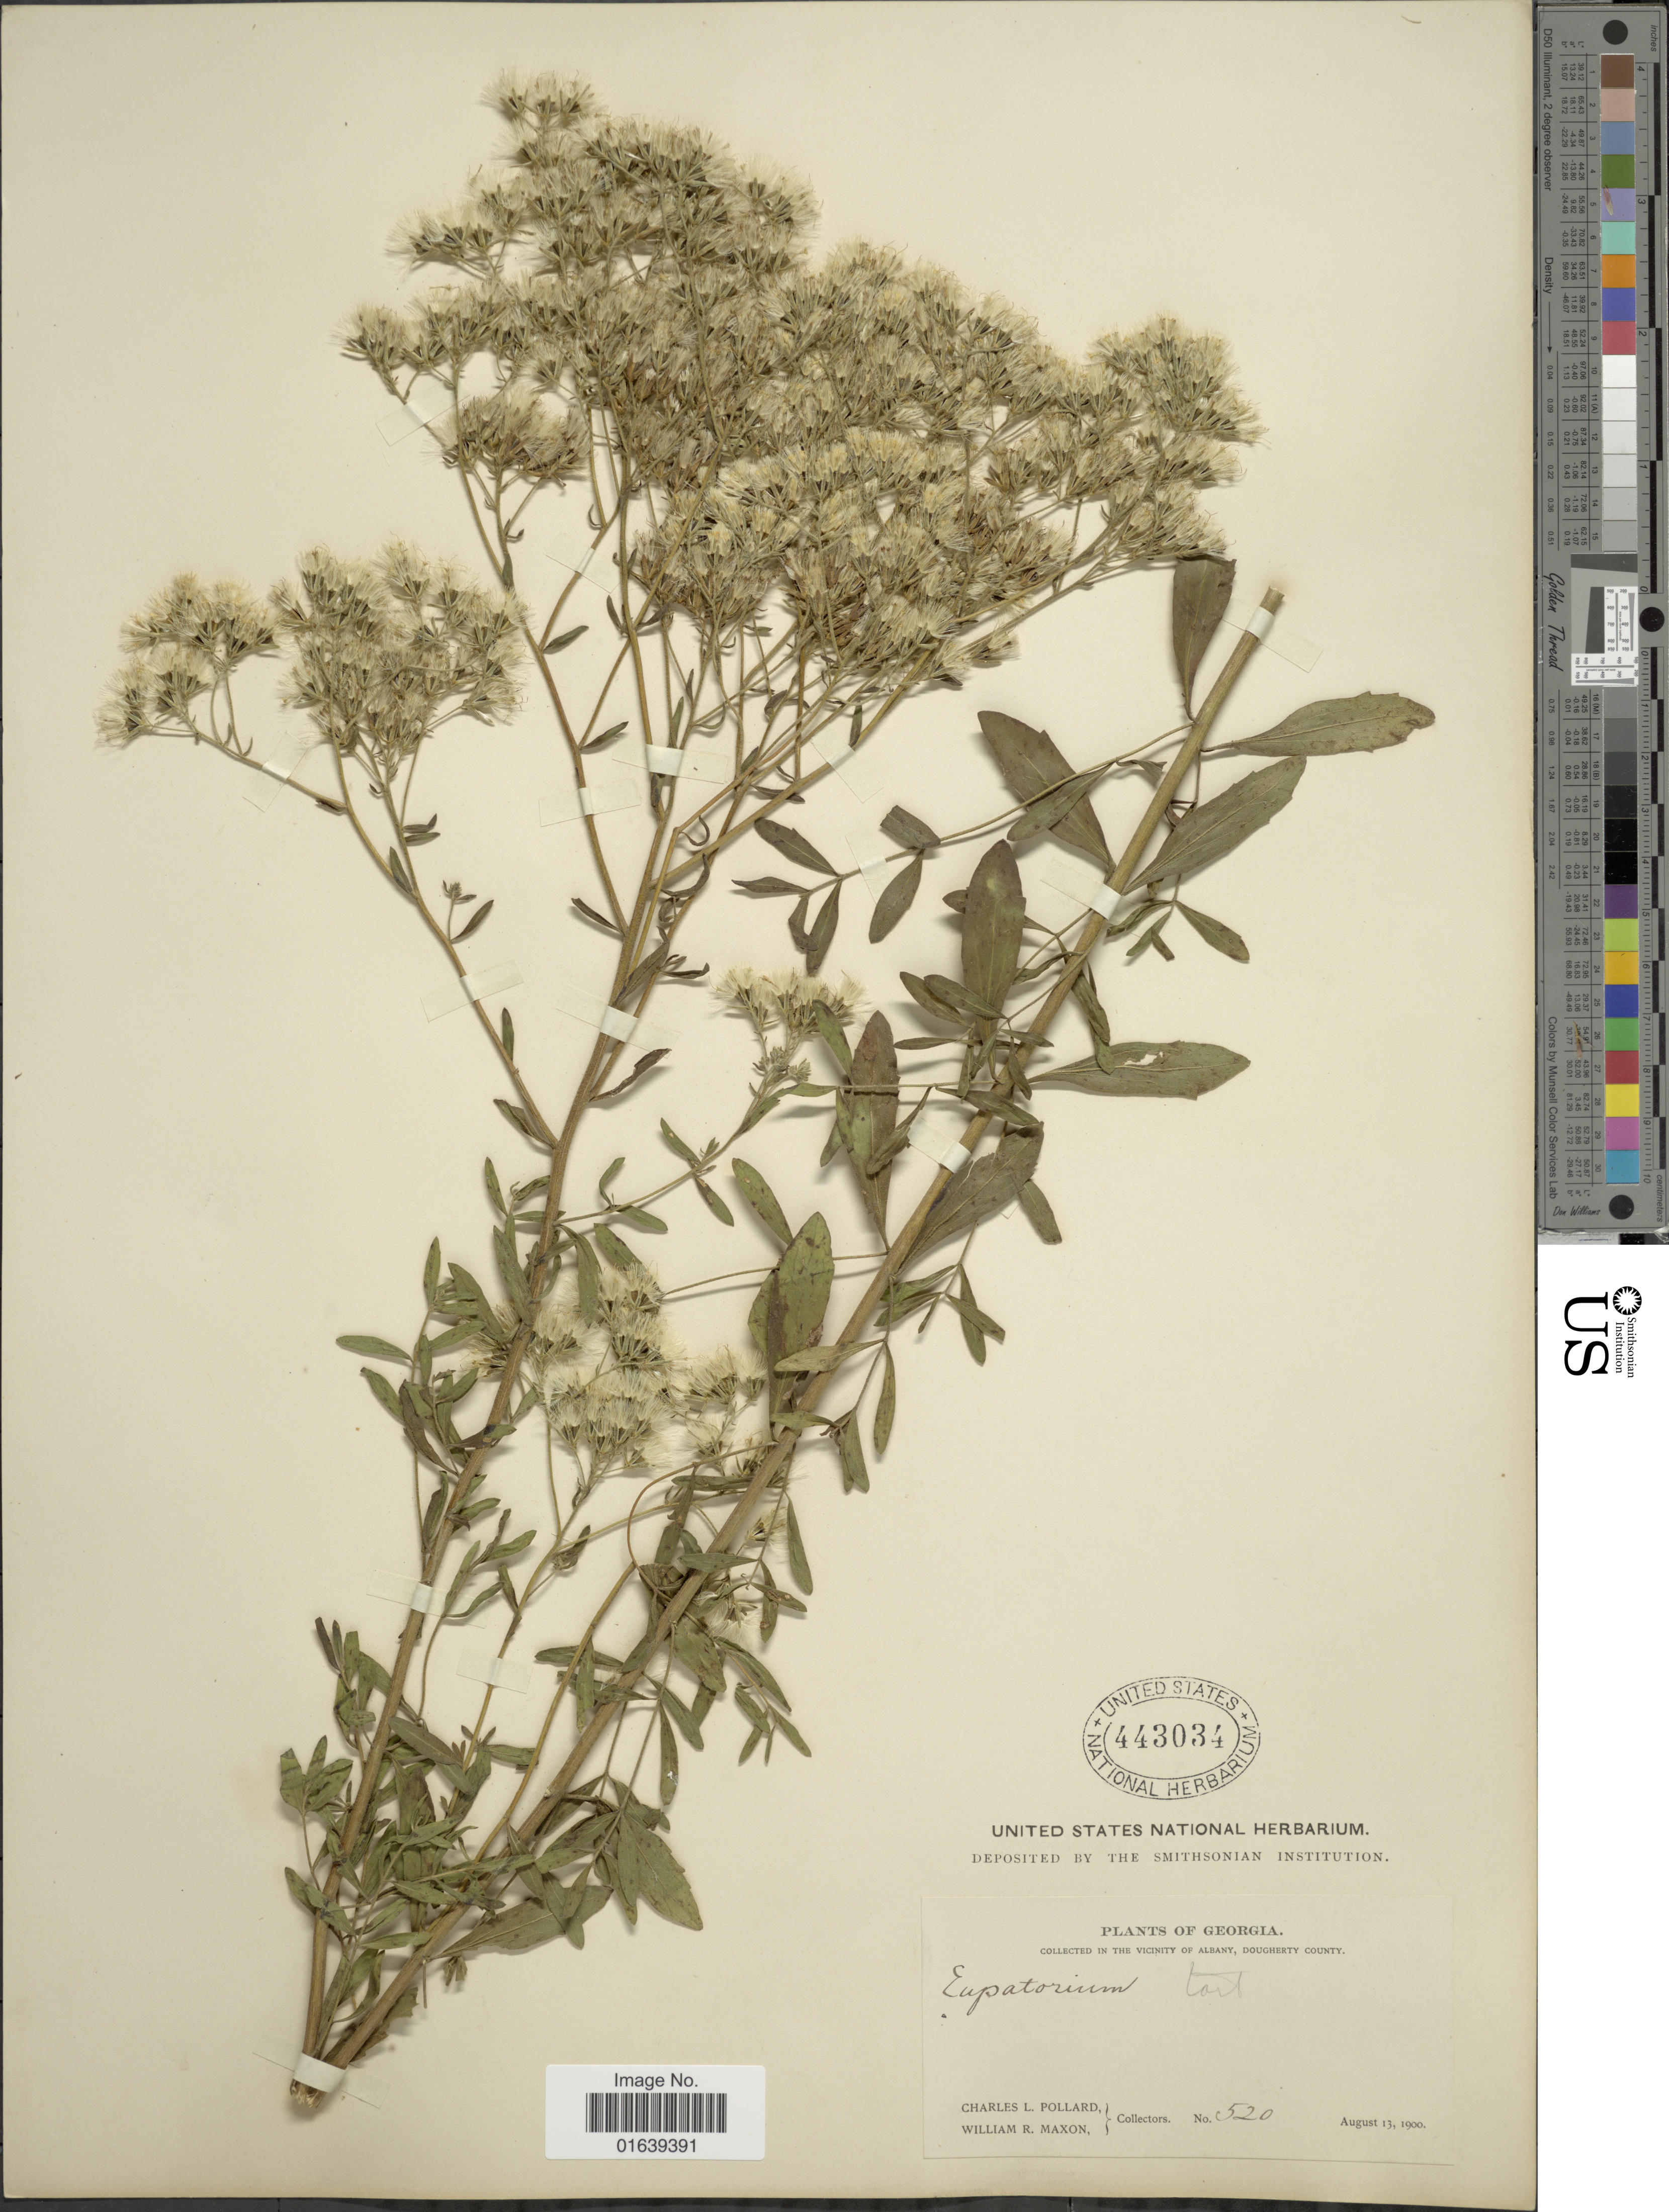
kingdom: Plantae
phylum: Tracheophyta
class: Magnoliopsida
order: Asterales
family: Asteraceae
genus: Eupatorium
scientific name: Eupatorium linearifolium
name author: Walter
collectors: C. L. Pollard & W. R. Maxon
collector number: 520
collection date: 1900-08-13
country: United States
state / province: Georgia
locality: Georgia. in the vicinity of Albany, Dougherty County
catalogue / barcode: US 443034